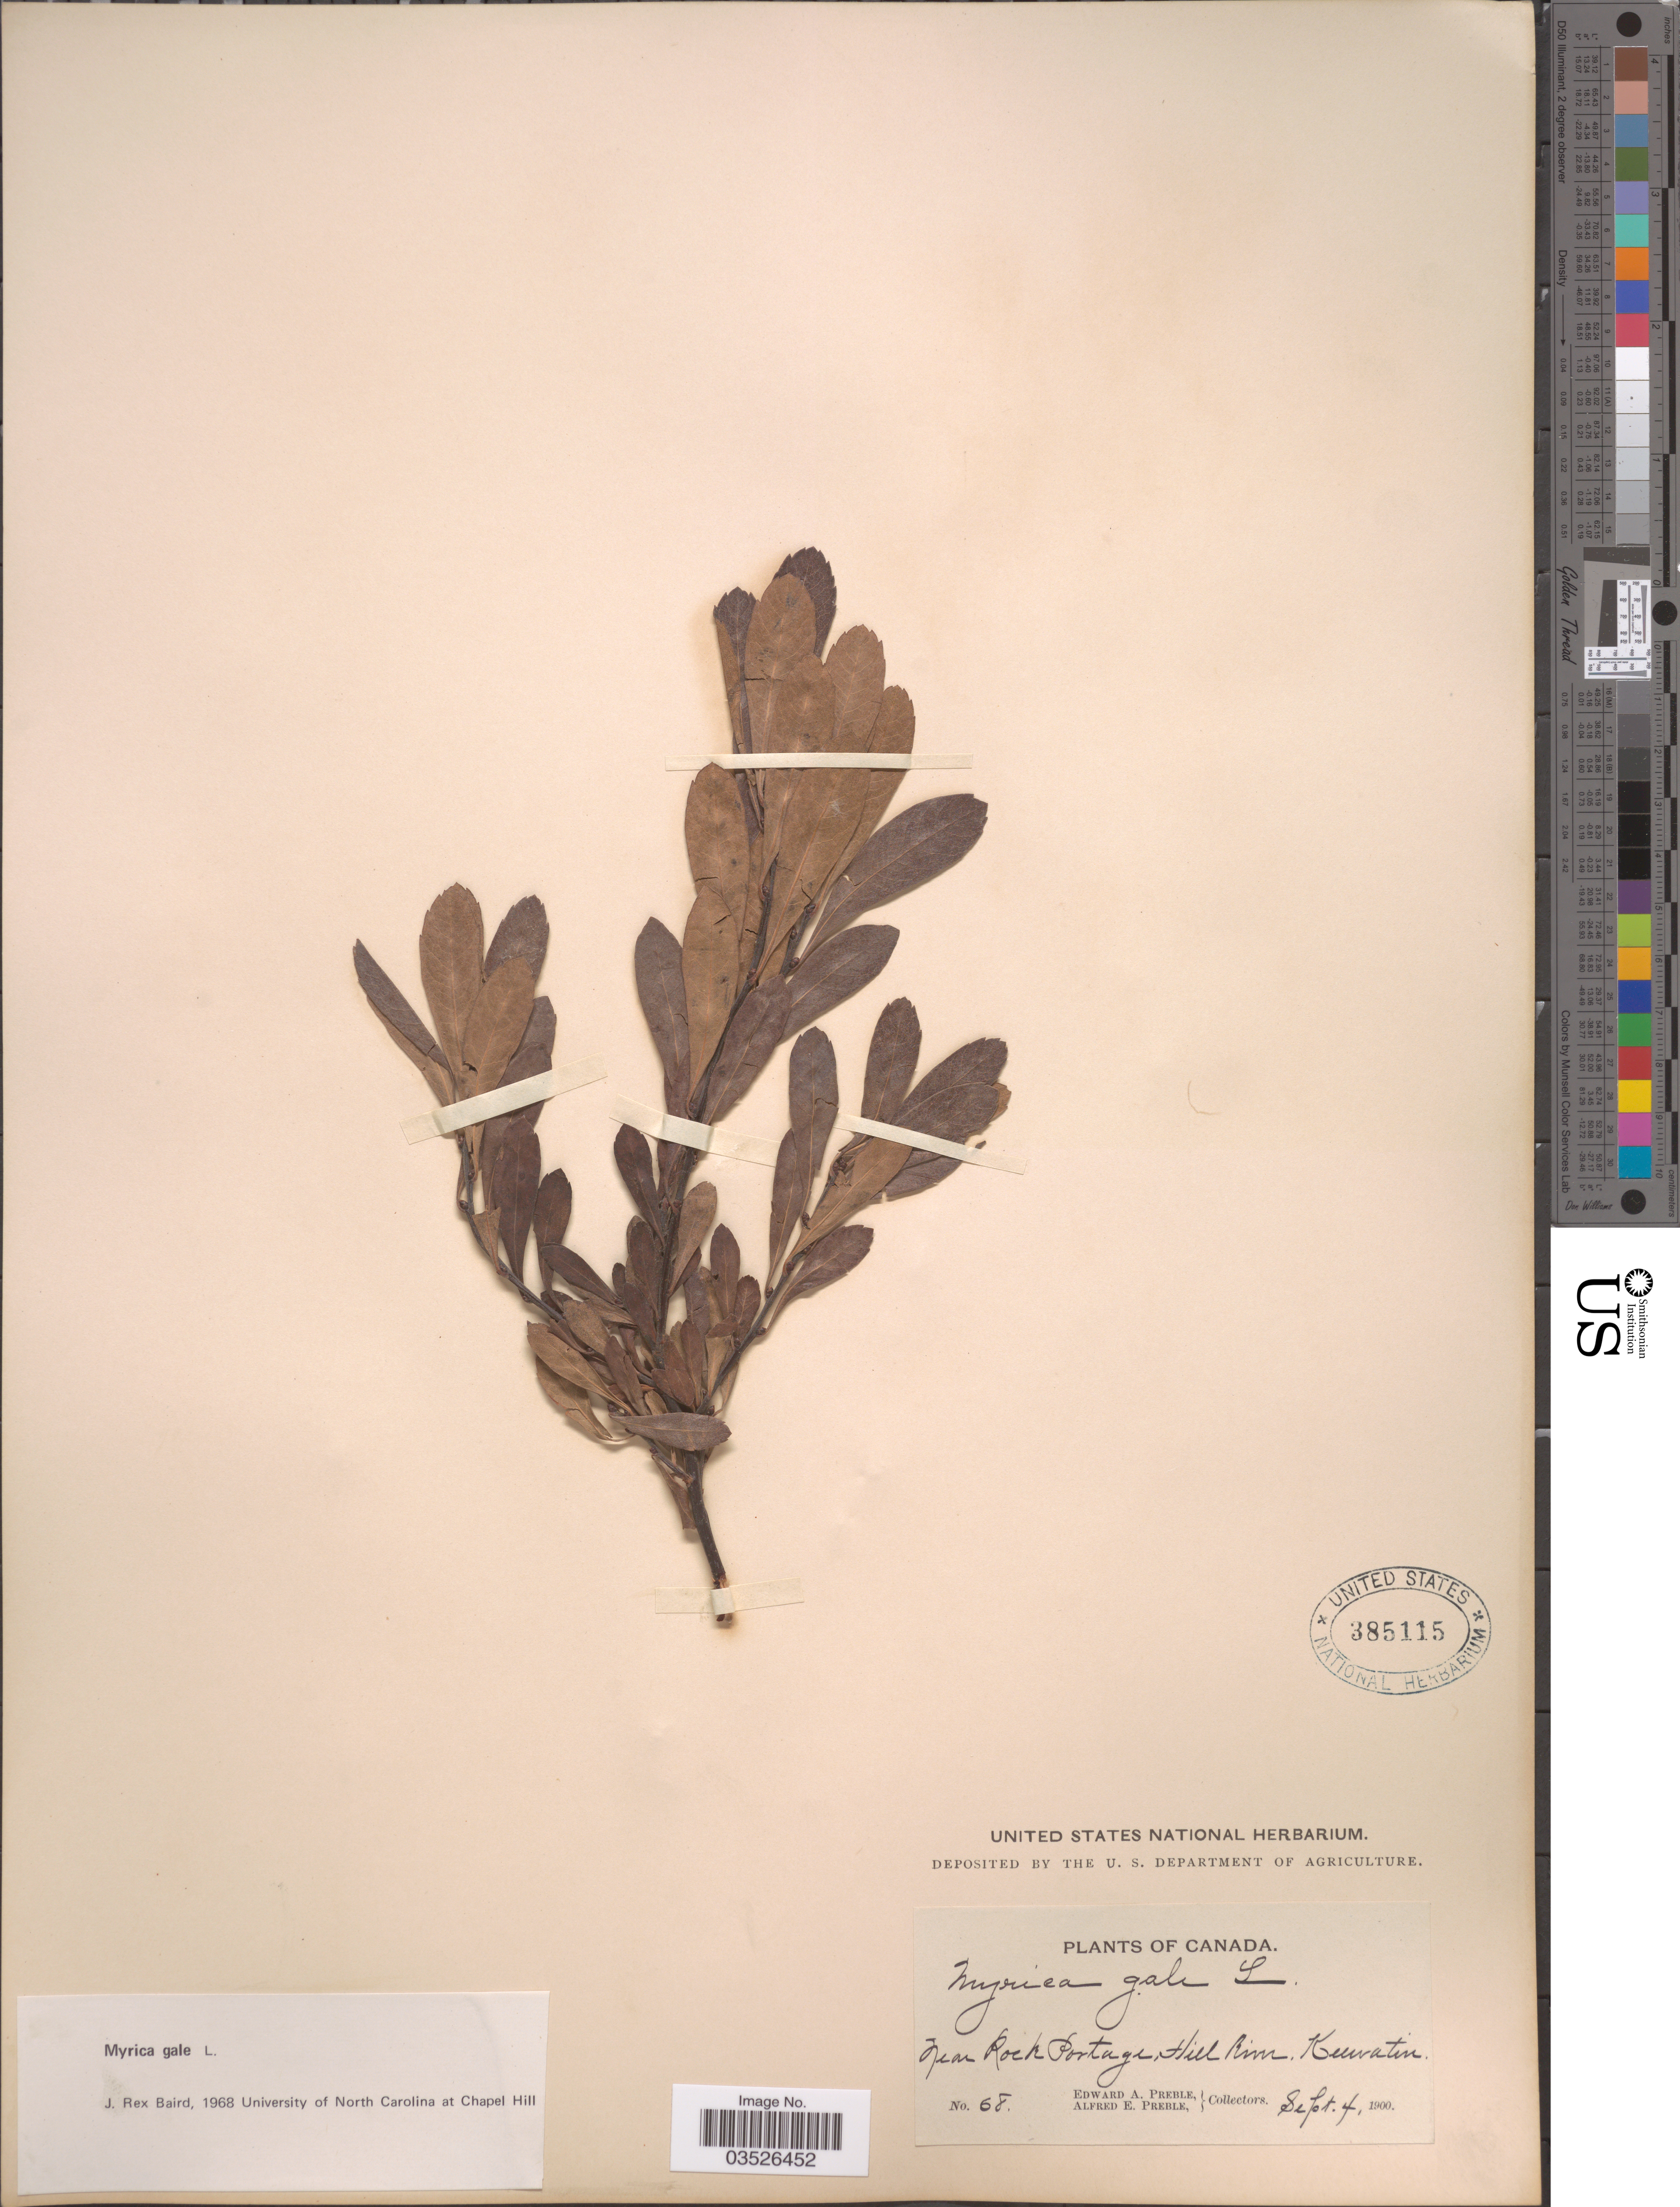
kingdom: Plantae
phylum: Tracheophyta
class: Magnoliopsida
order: Fagales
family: Myricaceae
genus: Myrica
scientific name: Myrica gale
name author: L.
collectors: E. Preble & A. Preble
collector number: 68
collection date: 1900-09-04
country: Canada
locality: Near Rock Portage, Hill River. Keewatin.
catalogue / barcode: US 385115